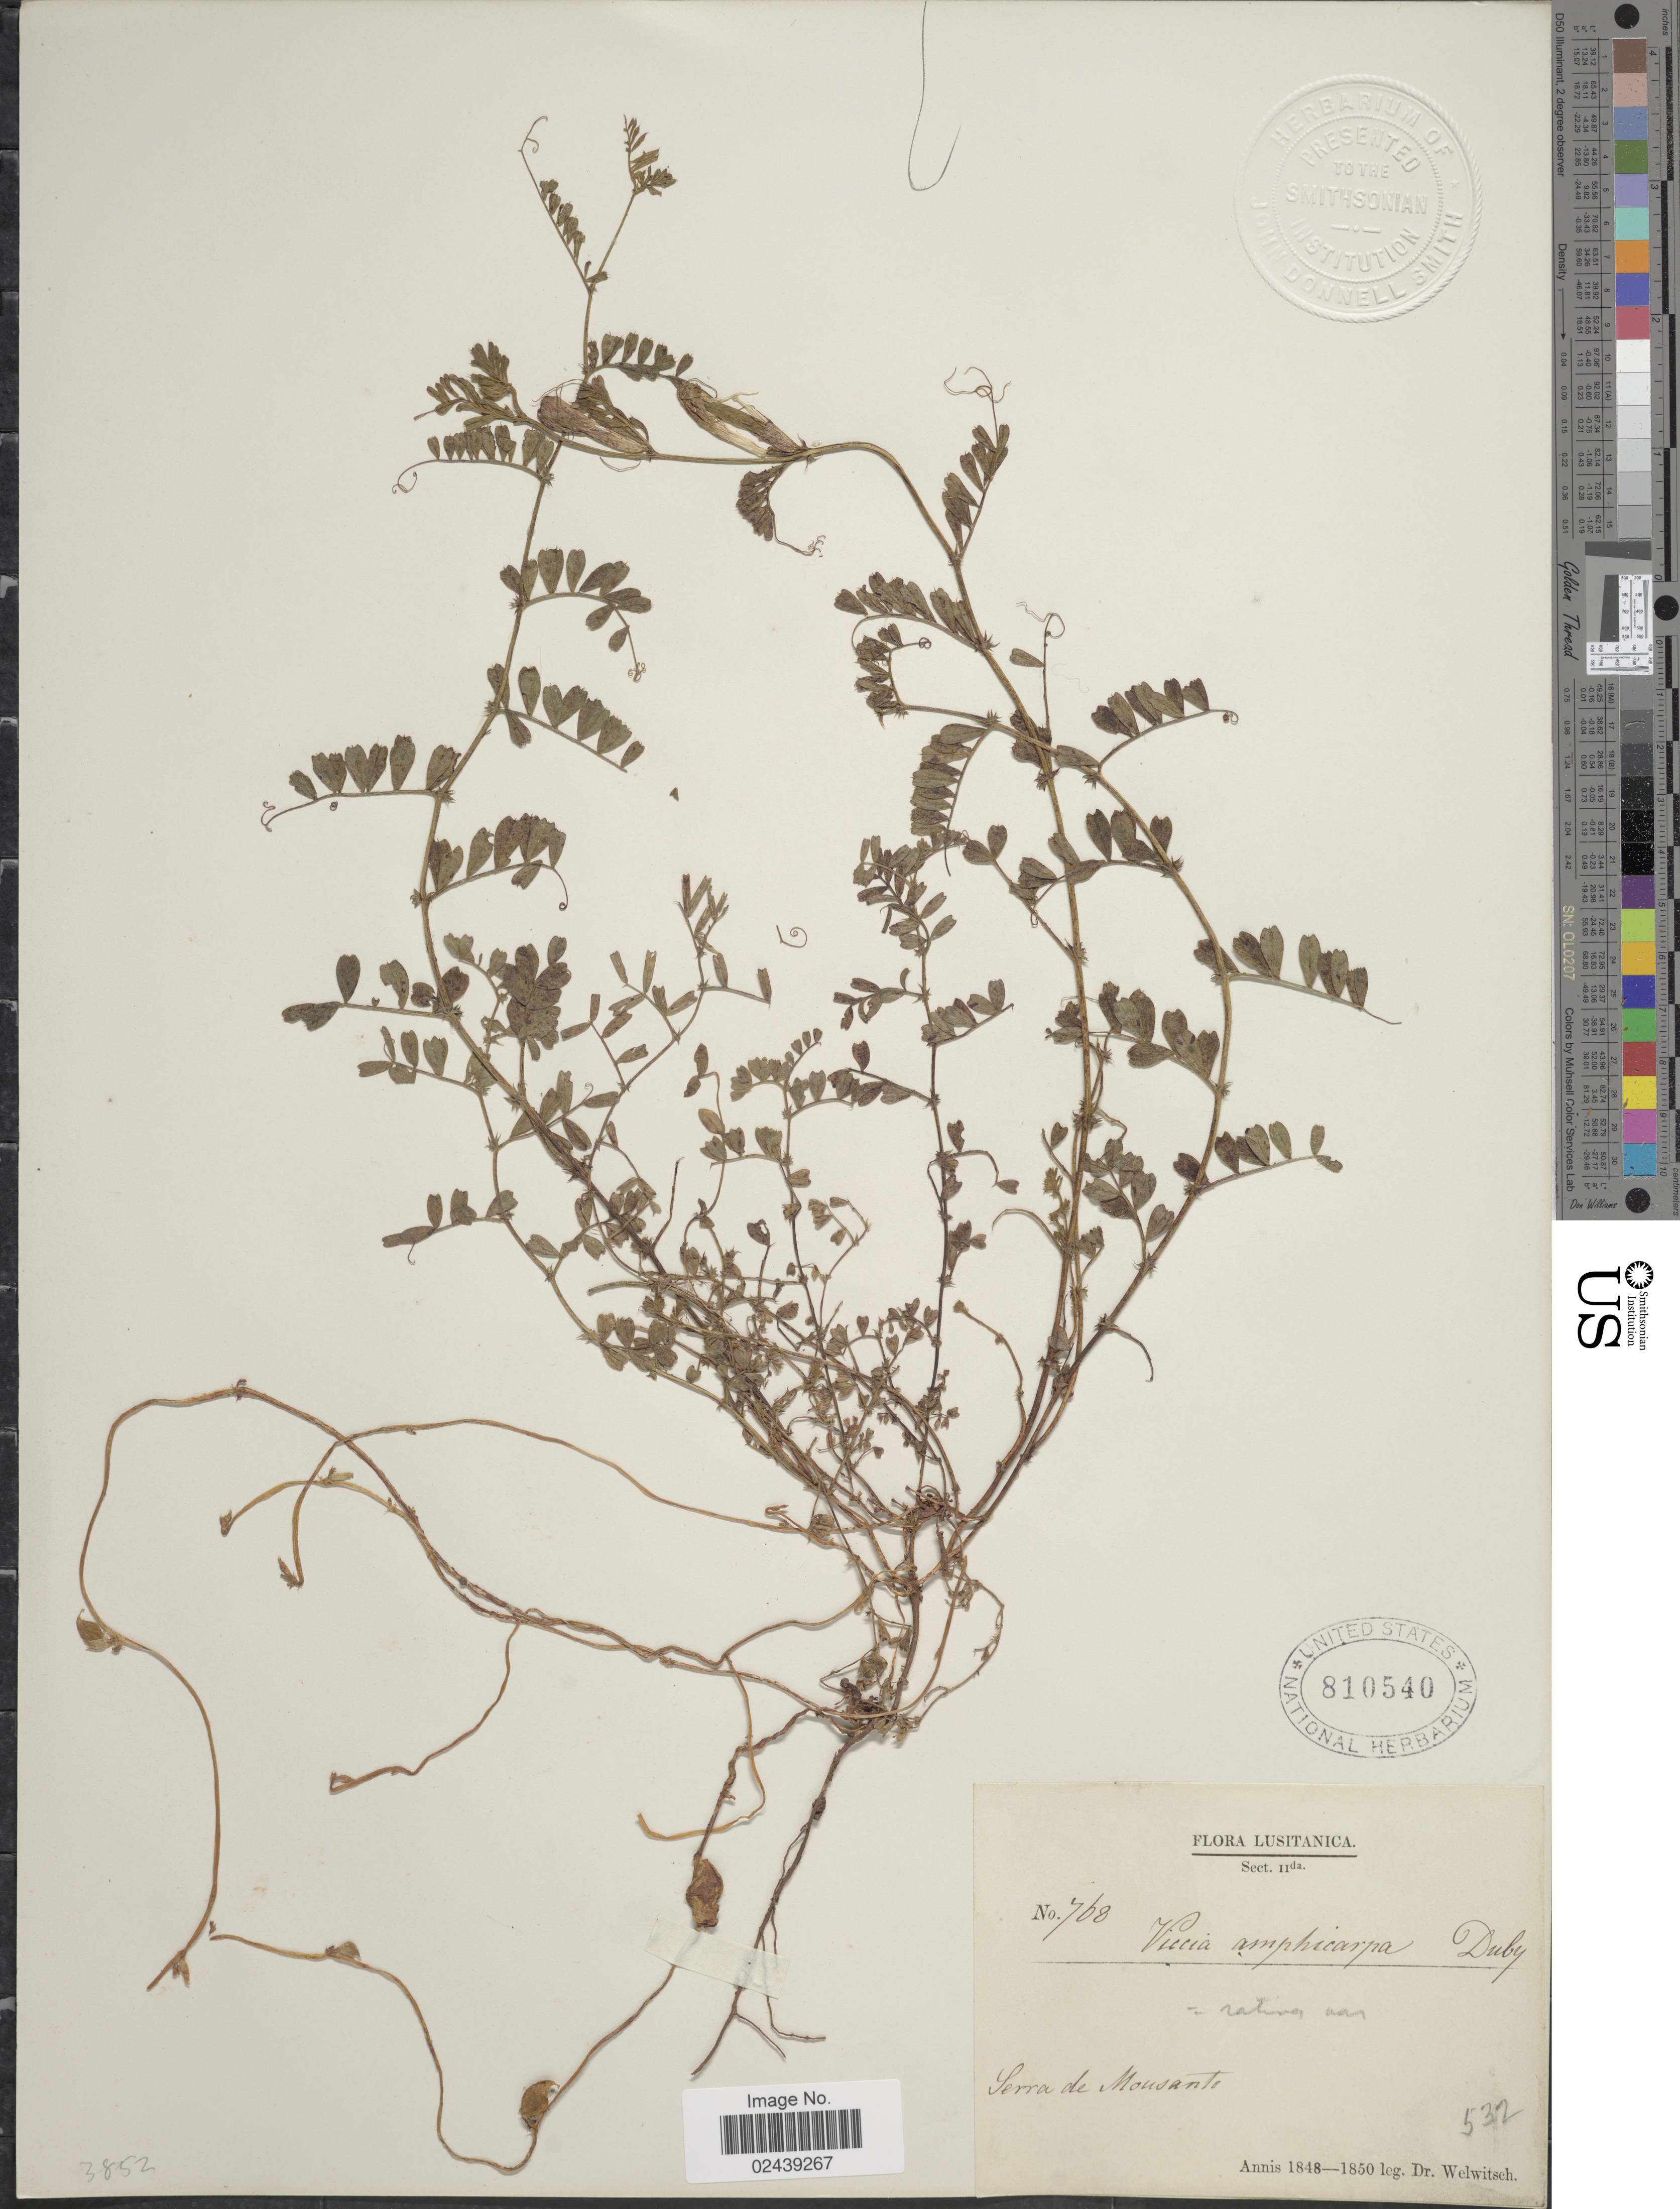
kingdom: Plantae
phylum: Tracheophyta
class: Magnoliopsida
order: Fabales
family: Fabaceae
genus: Vicia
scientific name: Vicia sativa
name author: L.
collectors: -. Welwitsch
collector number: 768/532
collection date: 1848/1850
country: Portugal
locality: Lusitanica. Sect. IIda. Serra de Mousanto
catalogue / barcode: US 810540